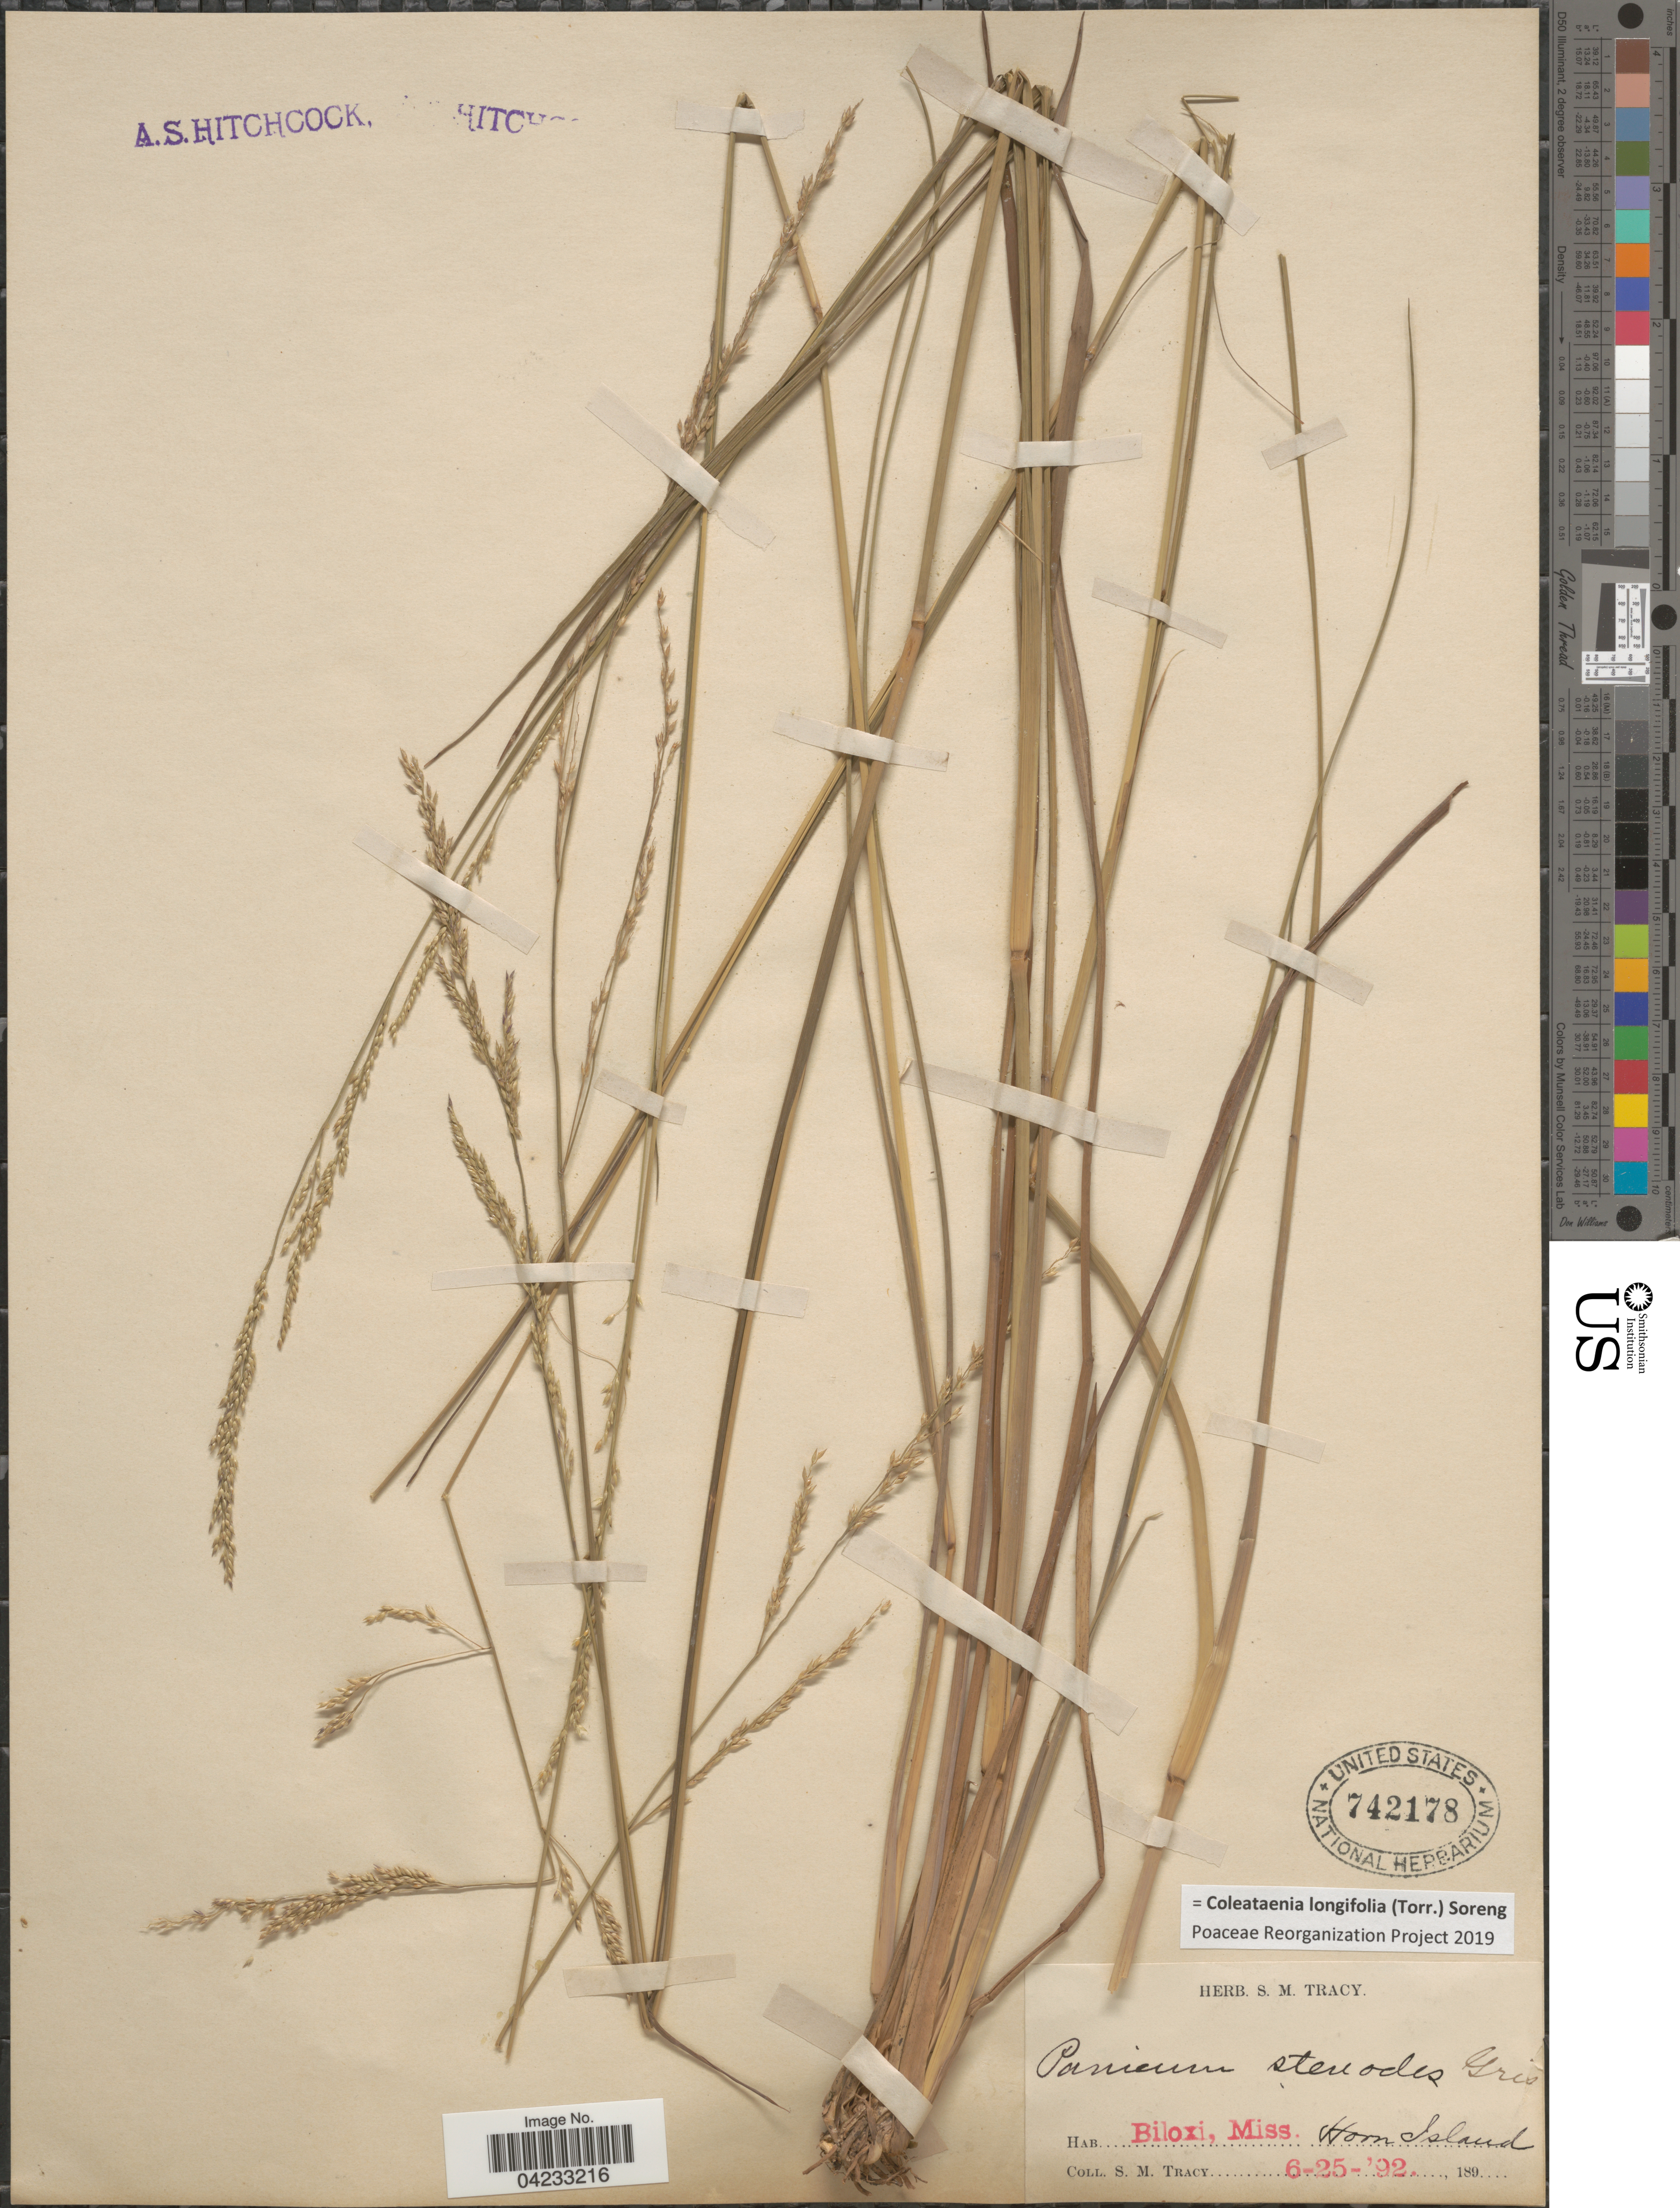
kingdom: Plantae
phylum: Tracheophyta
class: Liliopsida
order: Poales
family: Poaceae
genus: Coleataenia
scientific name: Coleataenia longifolia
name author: (Torr.) Soreng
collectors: S. M. Tracy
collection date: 1892-06-25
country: United States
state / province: Mississippi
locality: Biloxi. Horn Island.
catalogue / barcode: US 742178